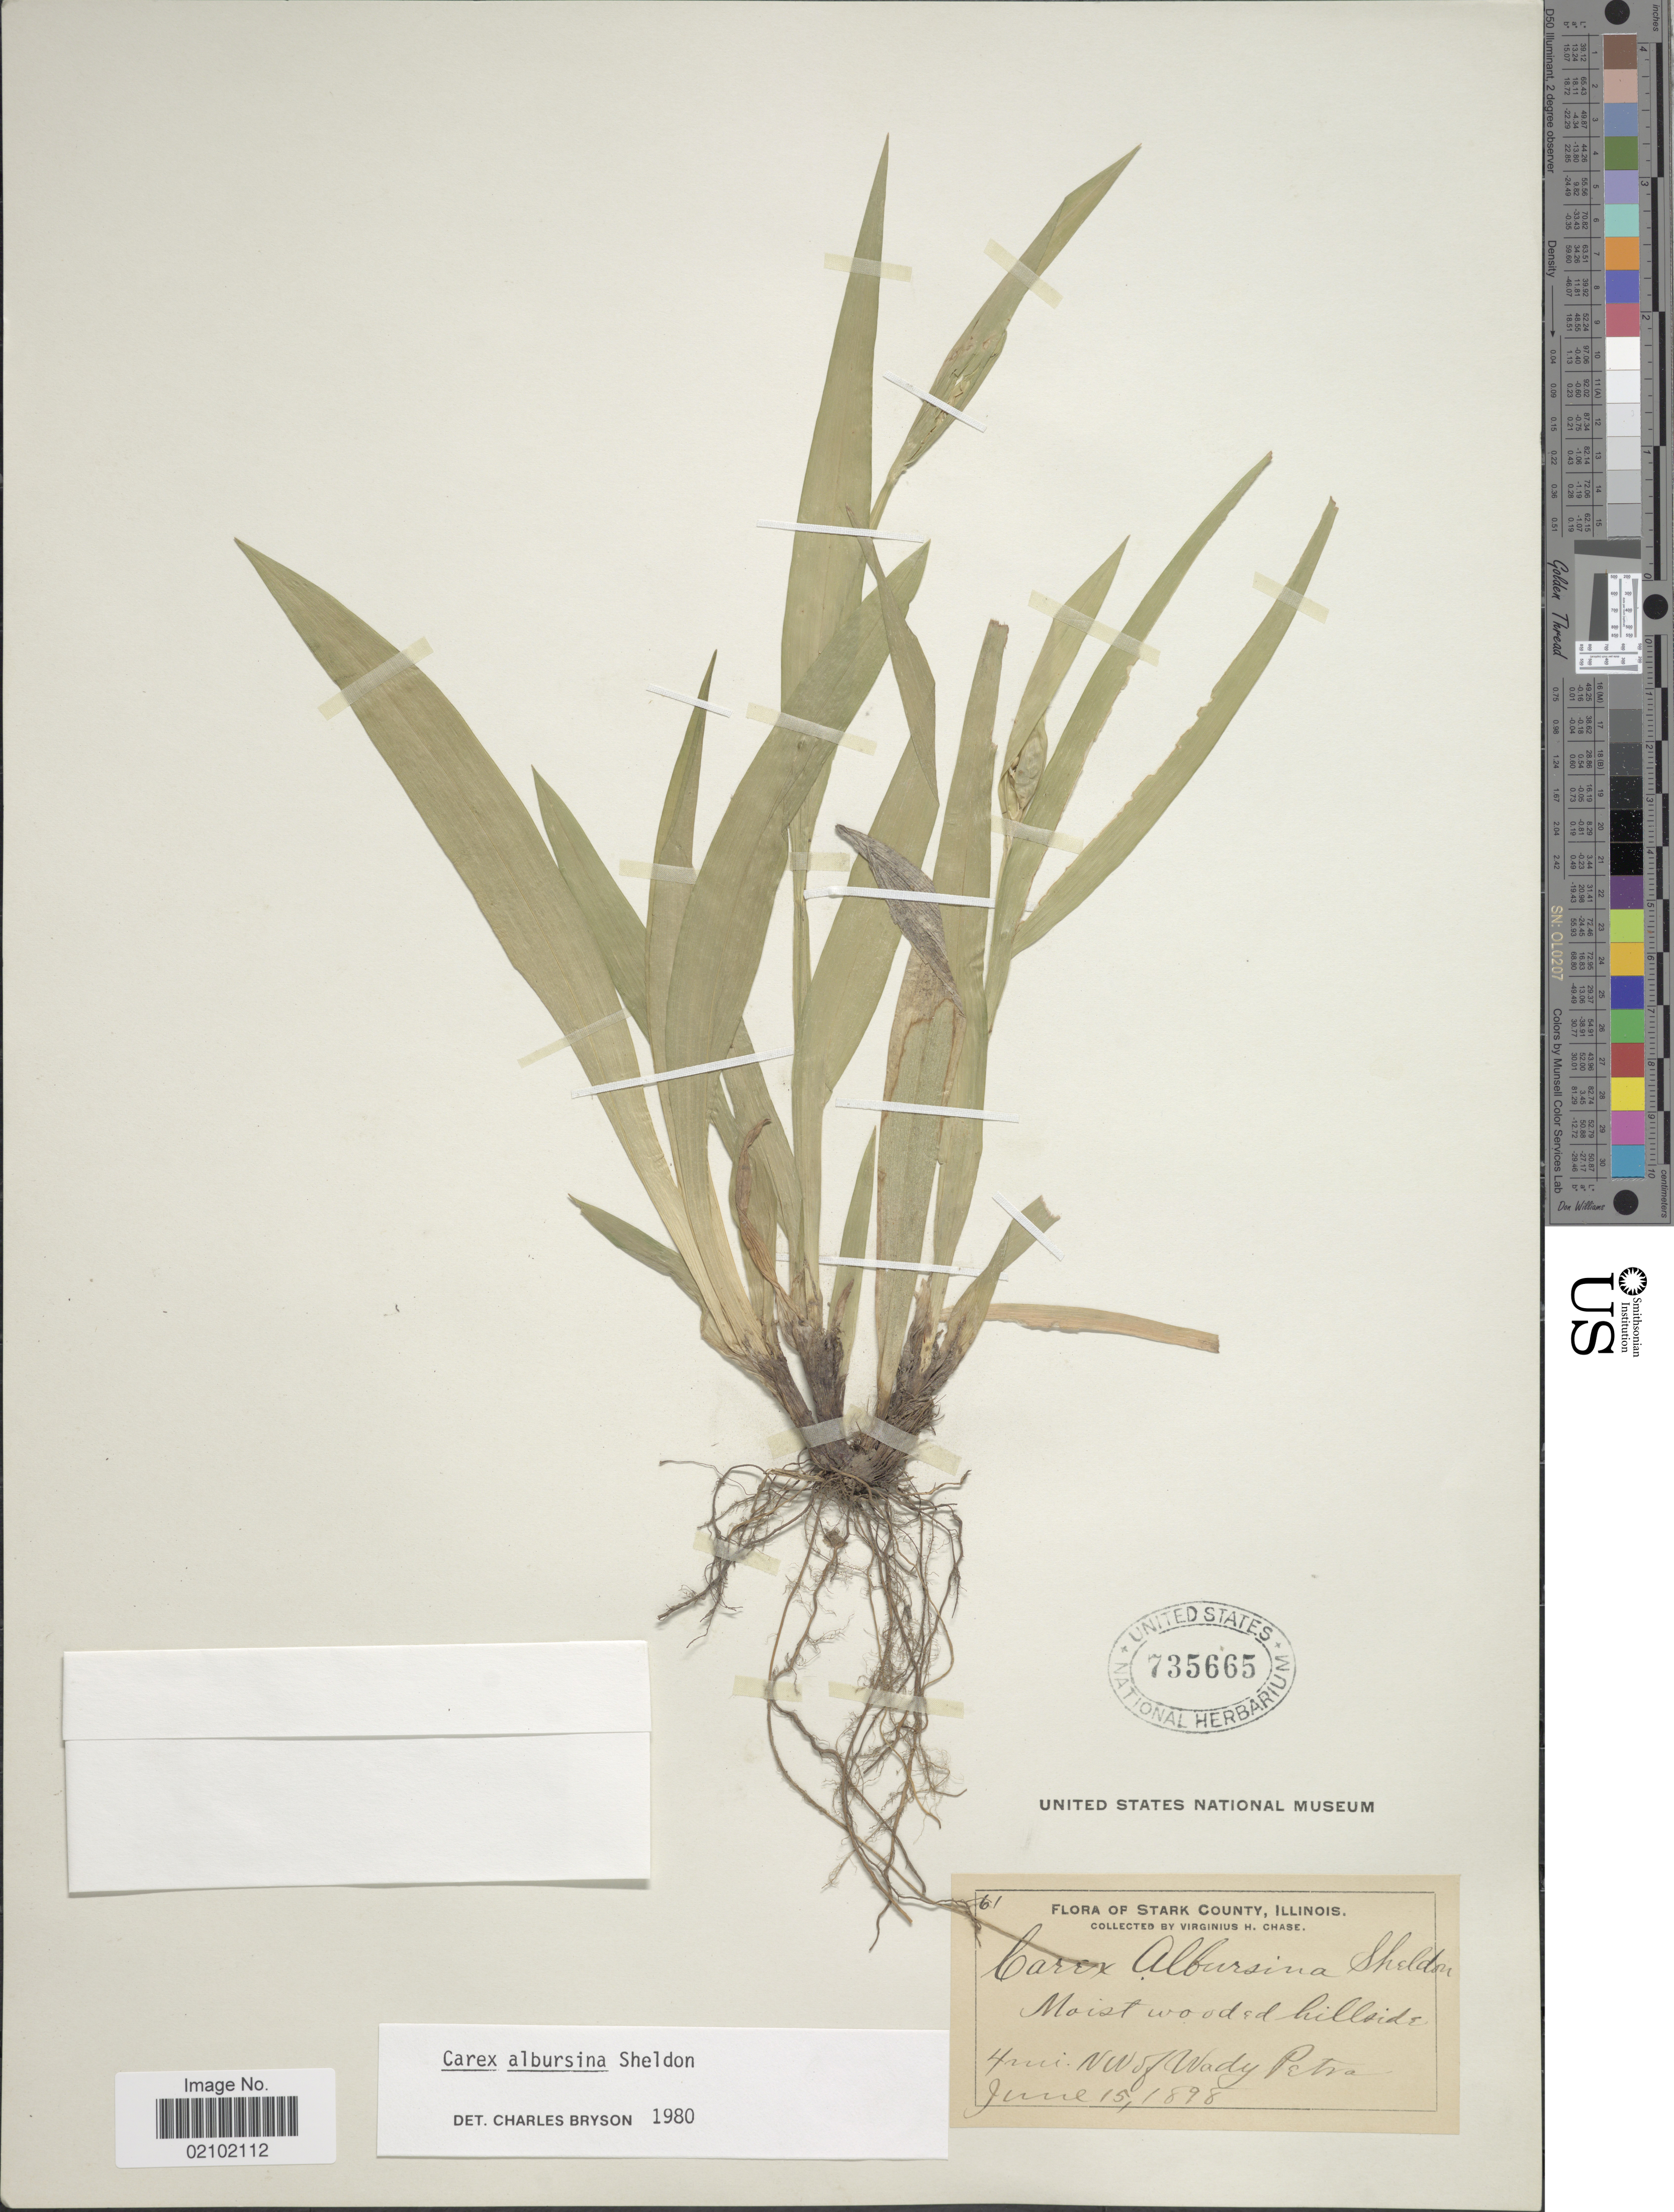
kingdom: Plantae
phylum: Tracheophyta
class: Liliopsida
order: Poales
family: Cyperaceae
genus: Carex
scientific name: Carex albursina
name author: E. Sheld.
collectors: V. H. Chase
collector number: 61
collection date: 1898-06-15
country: United States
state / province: Illinois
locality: Stark County. 4 mi. NW of Wady Petra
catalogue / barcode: US 735665